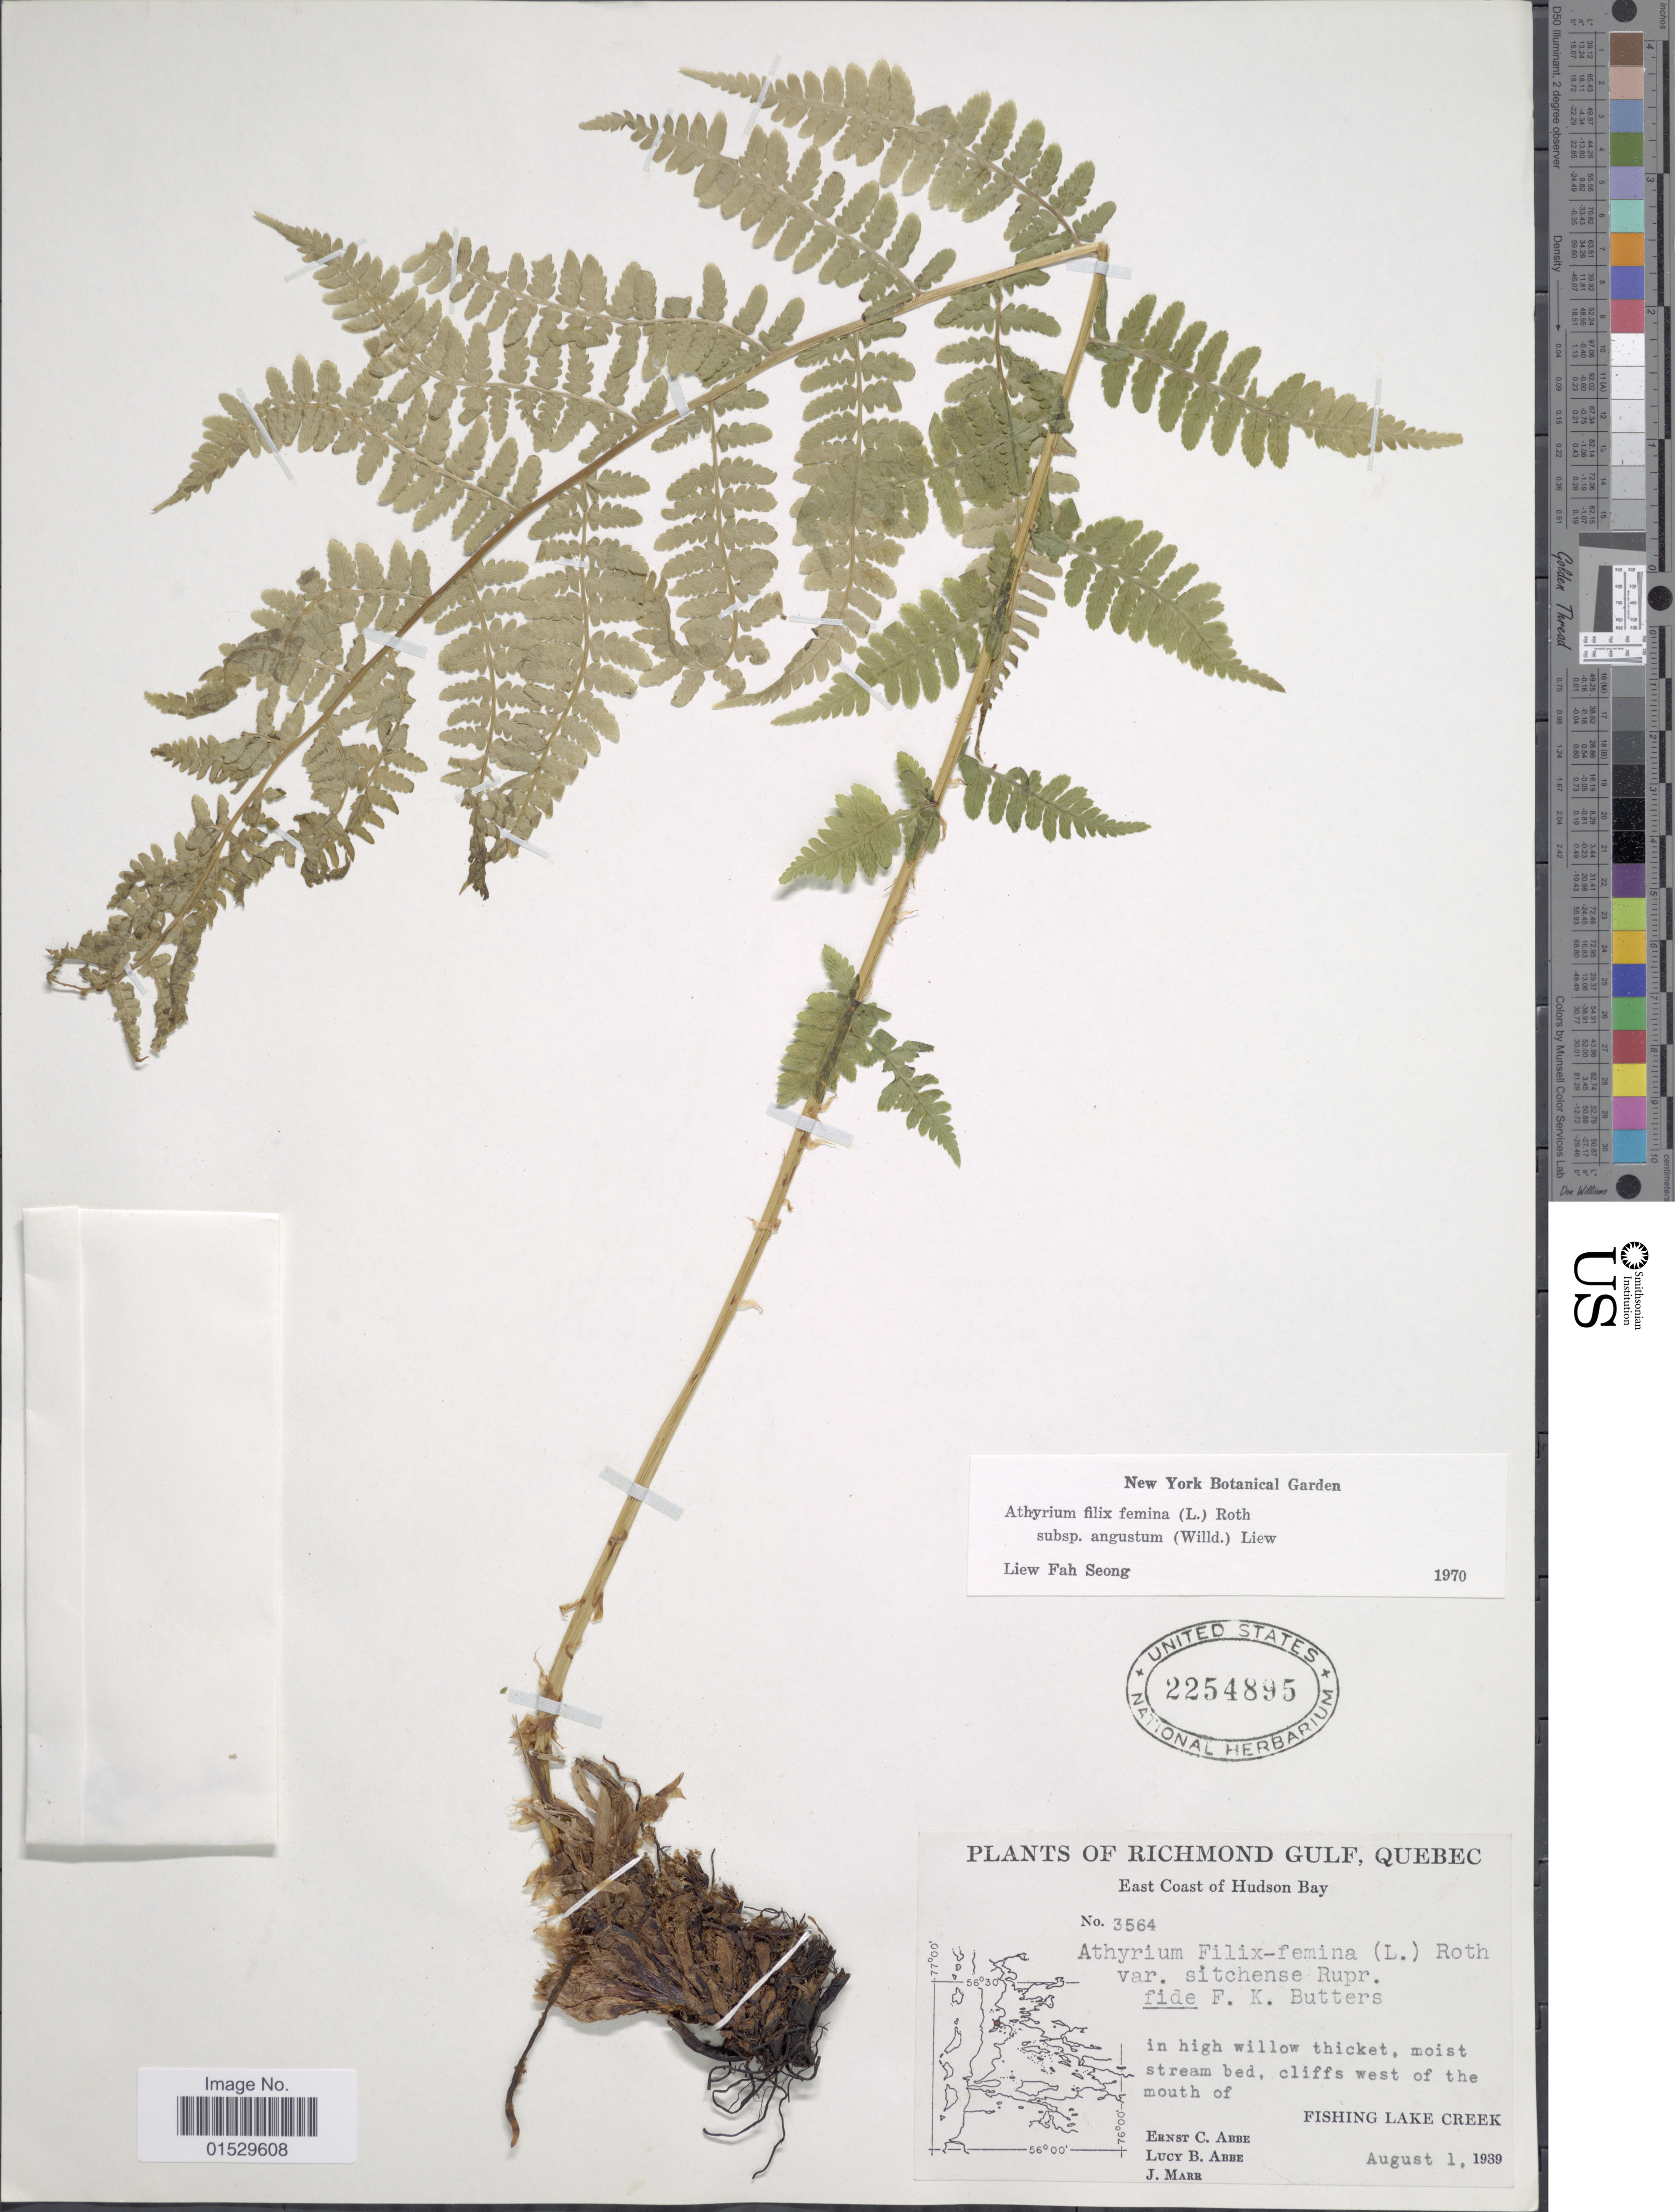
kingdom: Plantae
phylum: Tracheophyta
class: Polypodiopsida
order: Polypodiales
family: Athyriaceae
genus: Athyrium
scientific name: Athyrium filix-femina subsp. angustatum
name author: (Willd.) R.T. Clausen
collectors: E. C. Abbe, L. B. Abbe & J. Marr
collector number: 3564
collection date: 1939-08-01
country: Canada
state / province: Quebec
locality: Richmond Gulf, East Coast of Husdon Bay, cliffs west of the mouth of Fishing Lake Creek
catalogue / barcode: US 2254895